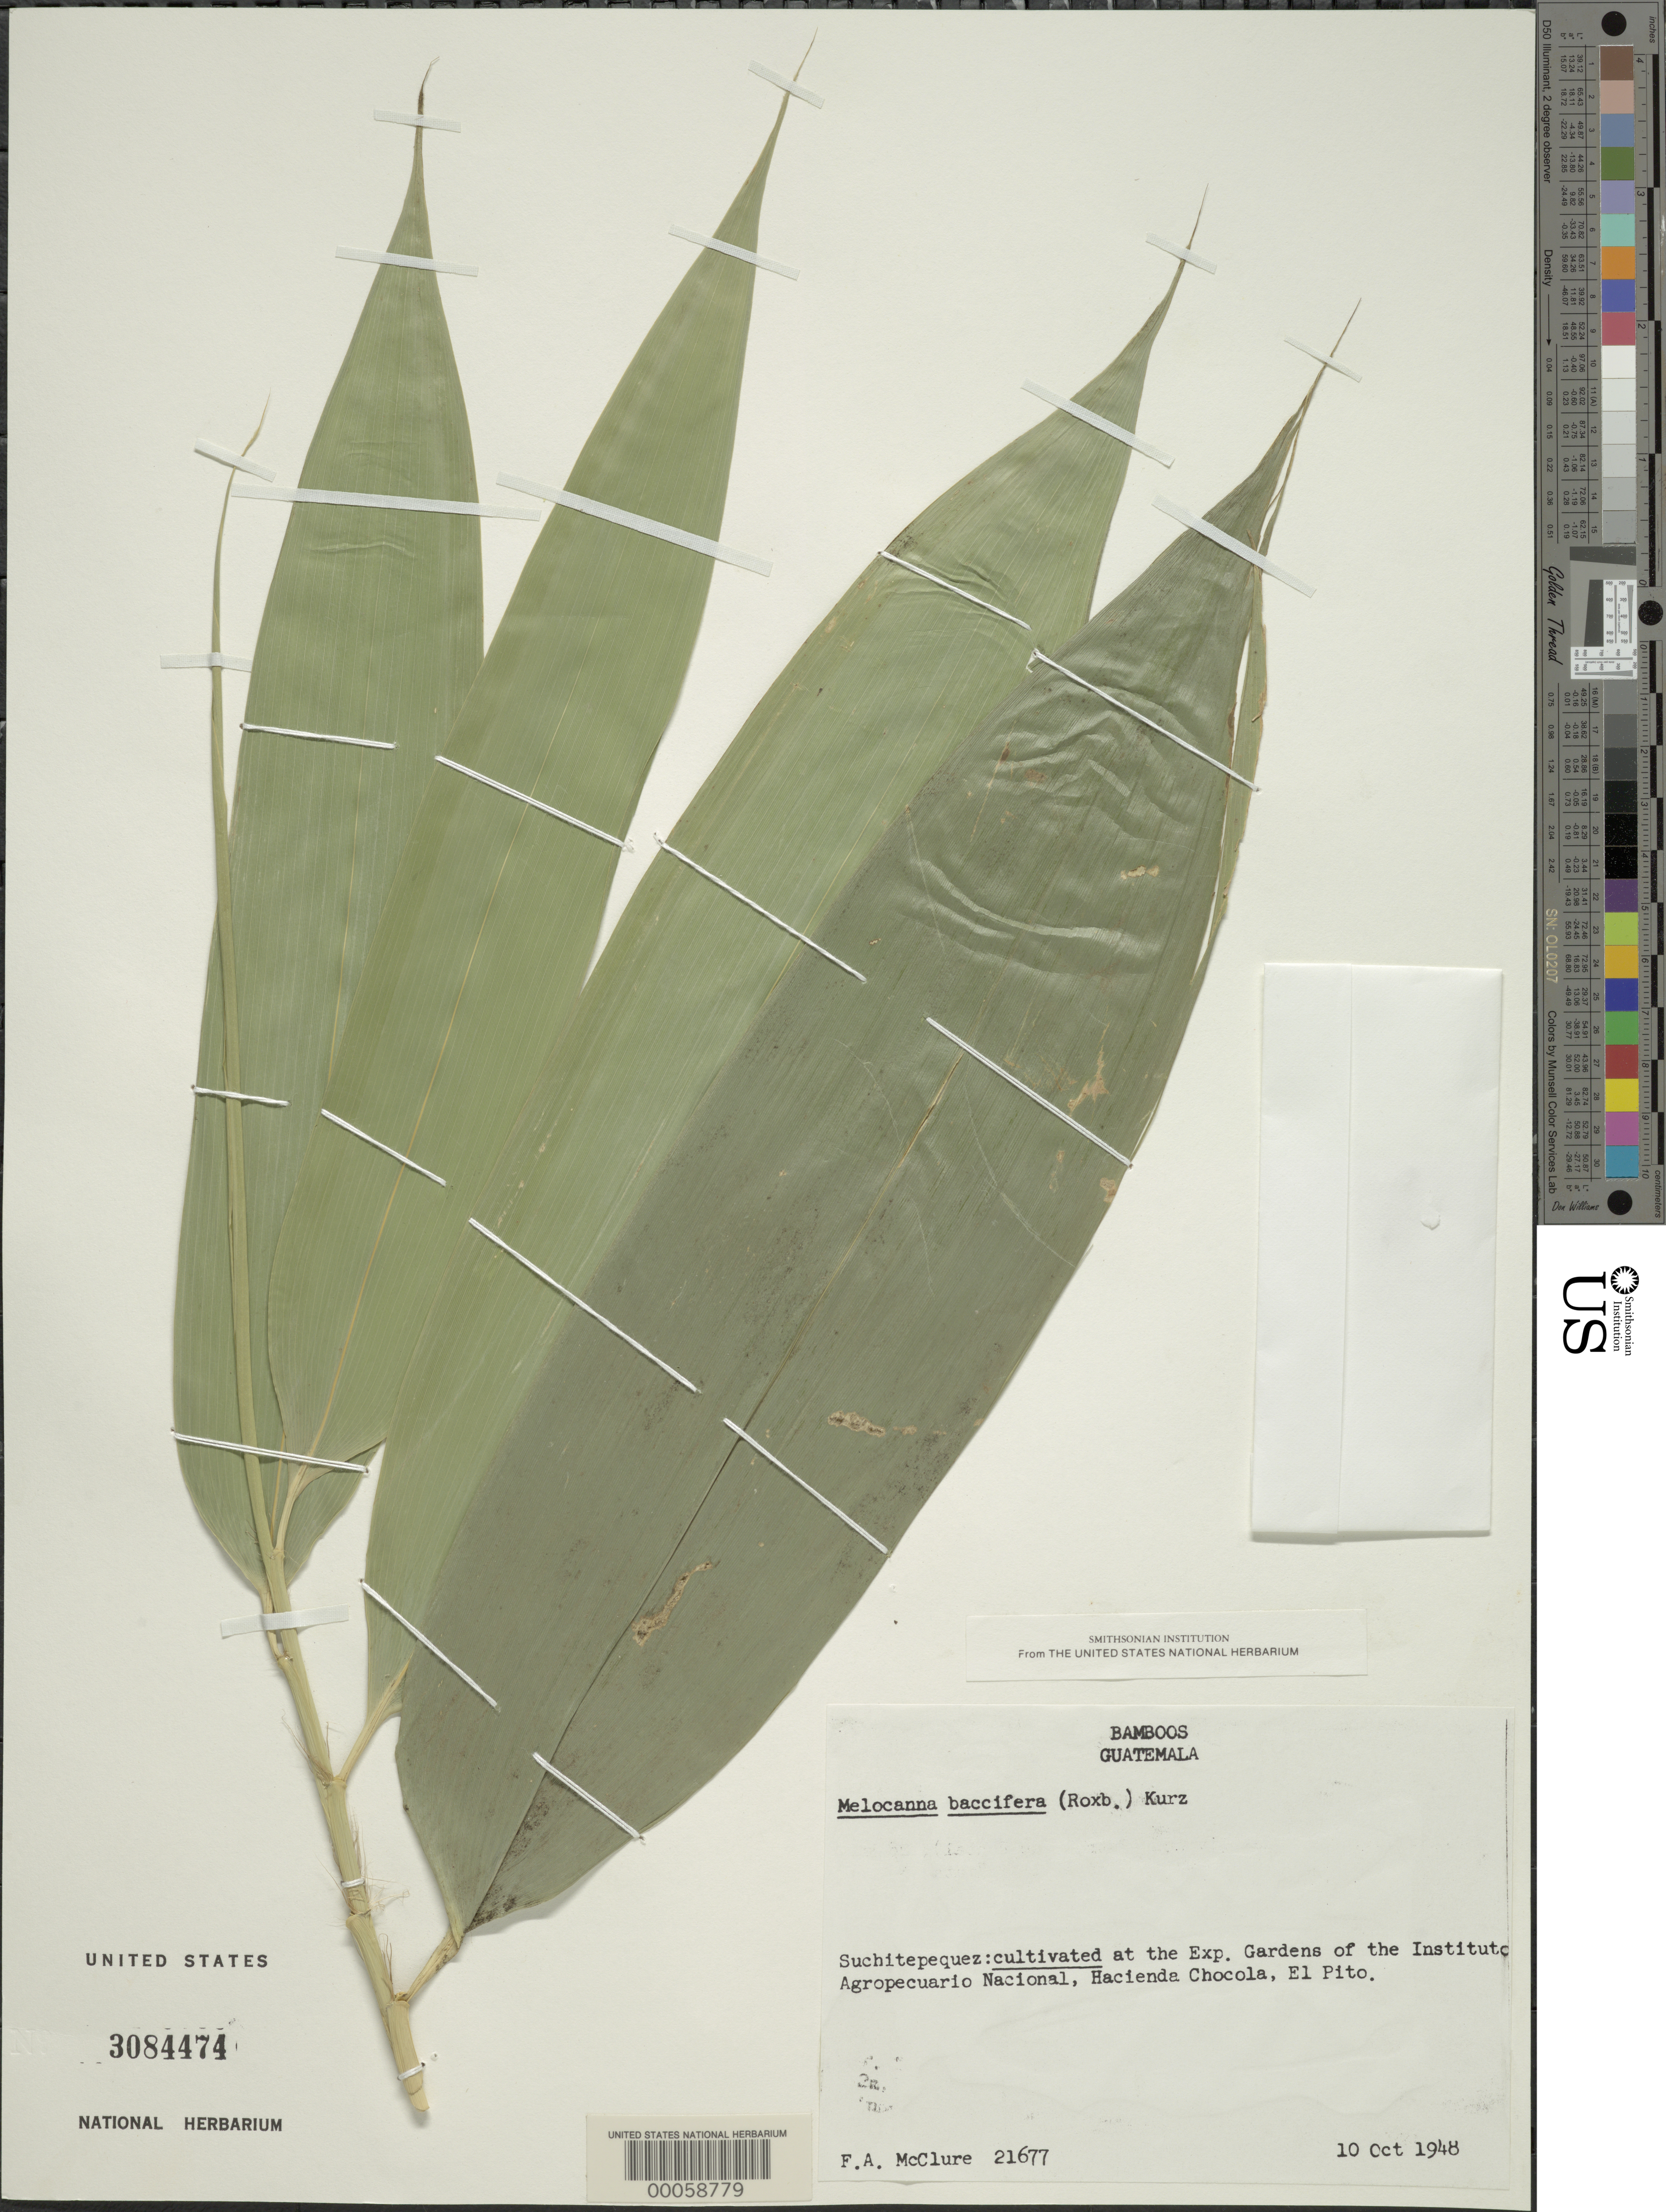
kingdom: Plantae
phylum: Tracheophyta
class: Liliopsida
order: Poales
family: Poaceae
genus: Melocanna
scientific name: Melocanna baccifera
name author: (Roxb.) Kurz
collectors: F. A. McClure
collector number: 21677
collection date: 1948-10-10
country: Guatemala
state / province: Suchitepéquez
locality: Bamboos. Cultivated at the Exp. Gardens of the Instituto Agropecuario Nacional, Hacienda Chocola, El Pito.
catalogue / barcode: US 3084474